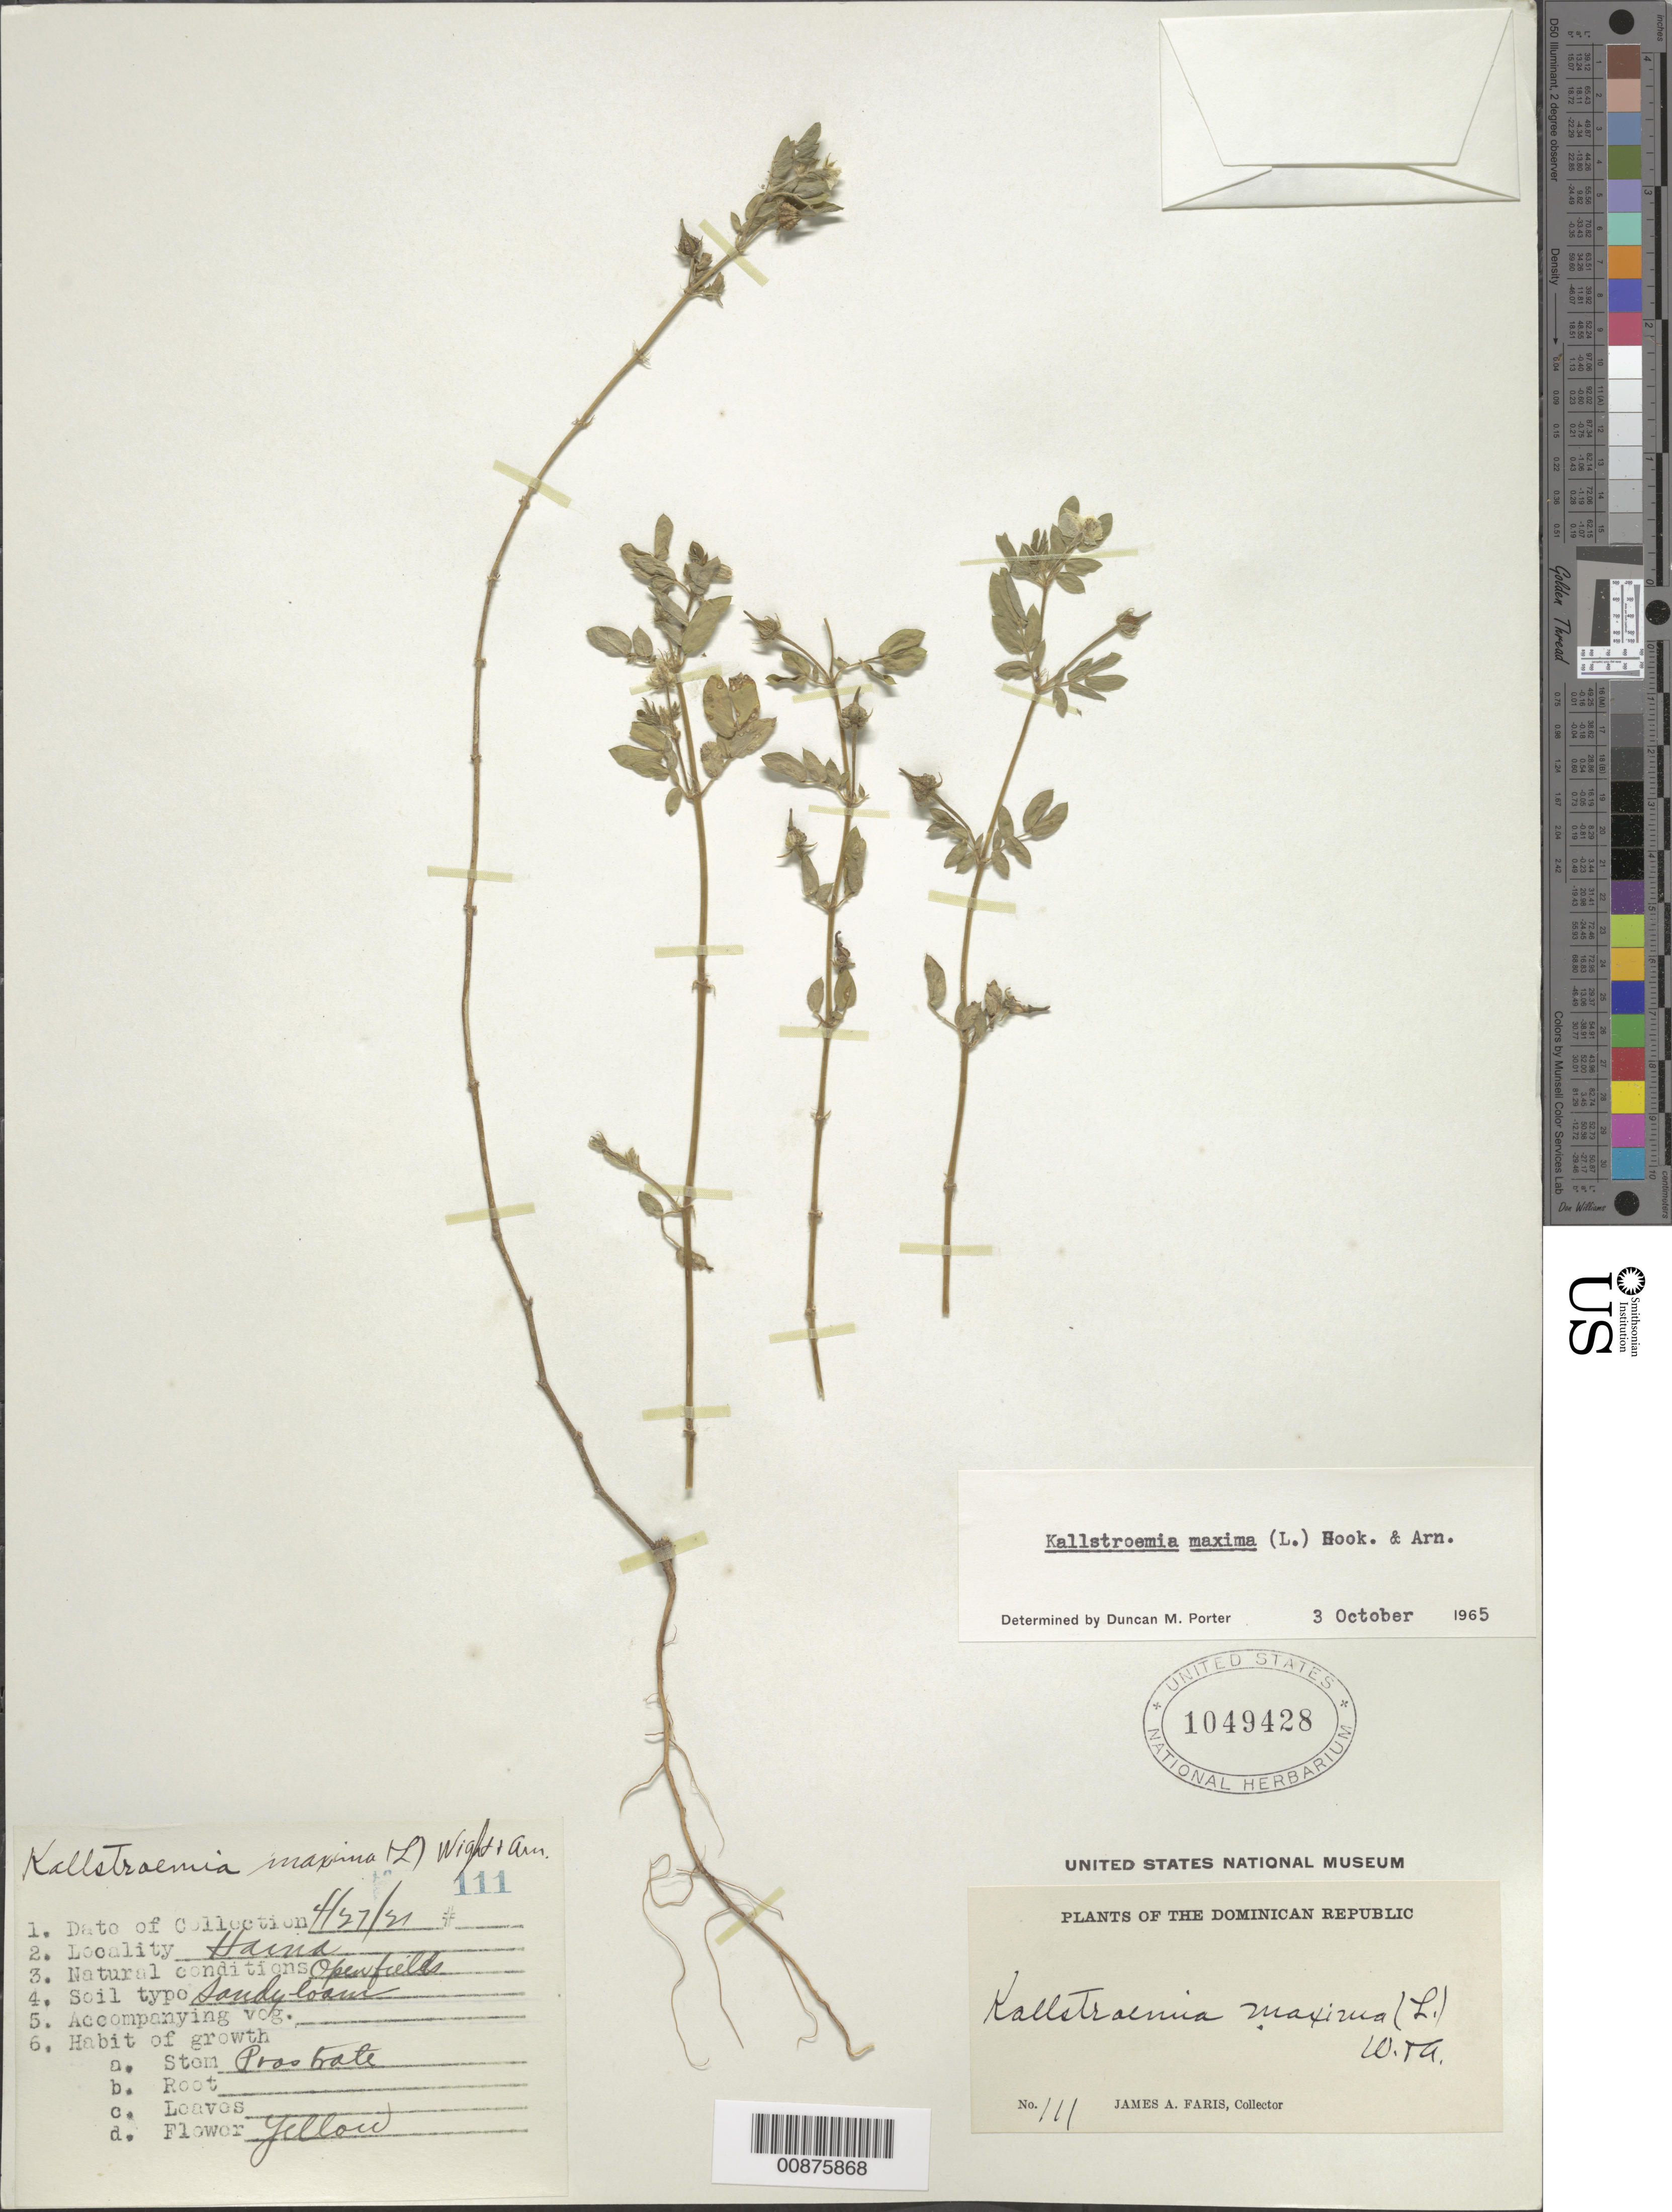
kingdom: Plantae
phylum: Tracheophyta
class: Magnoliopsida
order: Zygophyllales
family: Zygophyllaceae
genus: Kallstroemia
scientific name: Kallstroemia maxima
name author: (L.) Hook. & Arn.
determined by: Porter, D. M.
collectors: J. Faris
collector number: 111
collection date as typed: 27 Apr 1921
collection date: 1921-04-27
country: Dominican Republic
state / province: San Cristóbal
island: Hispaniola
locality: Haina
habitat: Open fields, sandy loam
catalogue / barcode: US 1049428